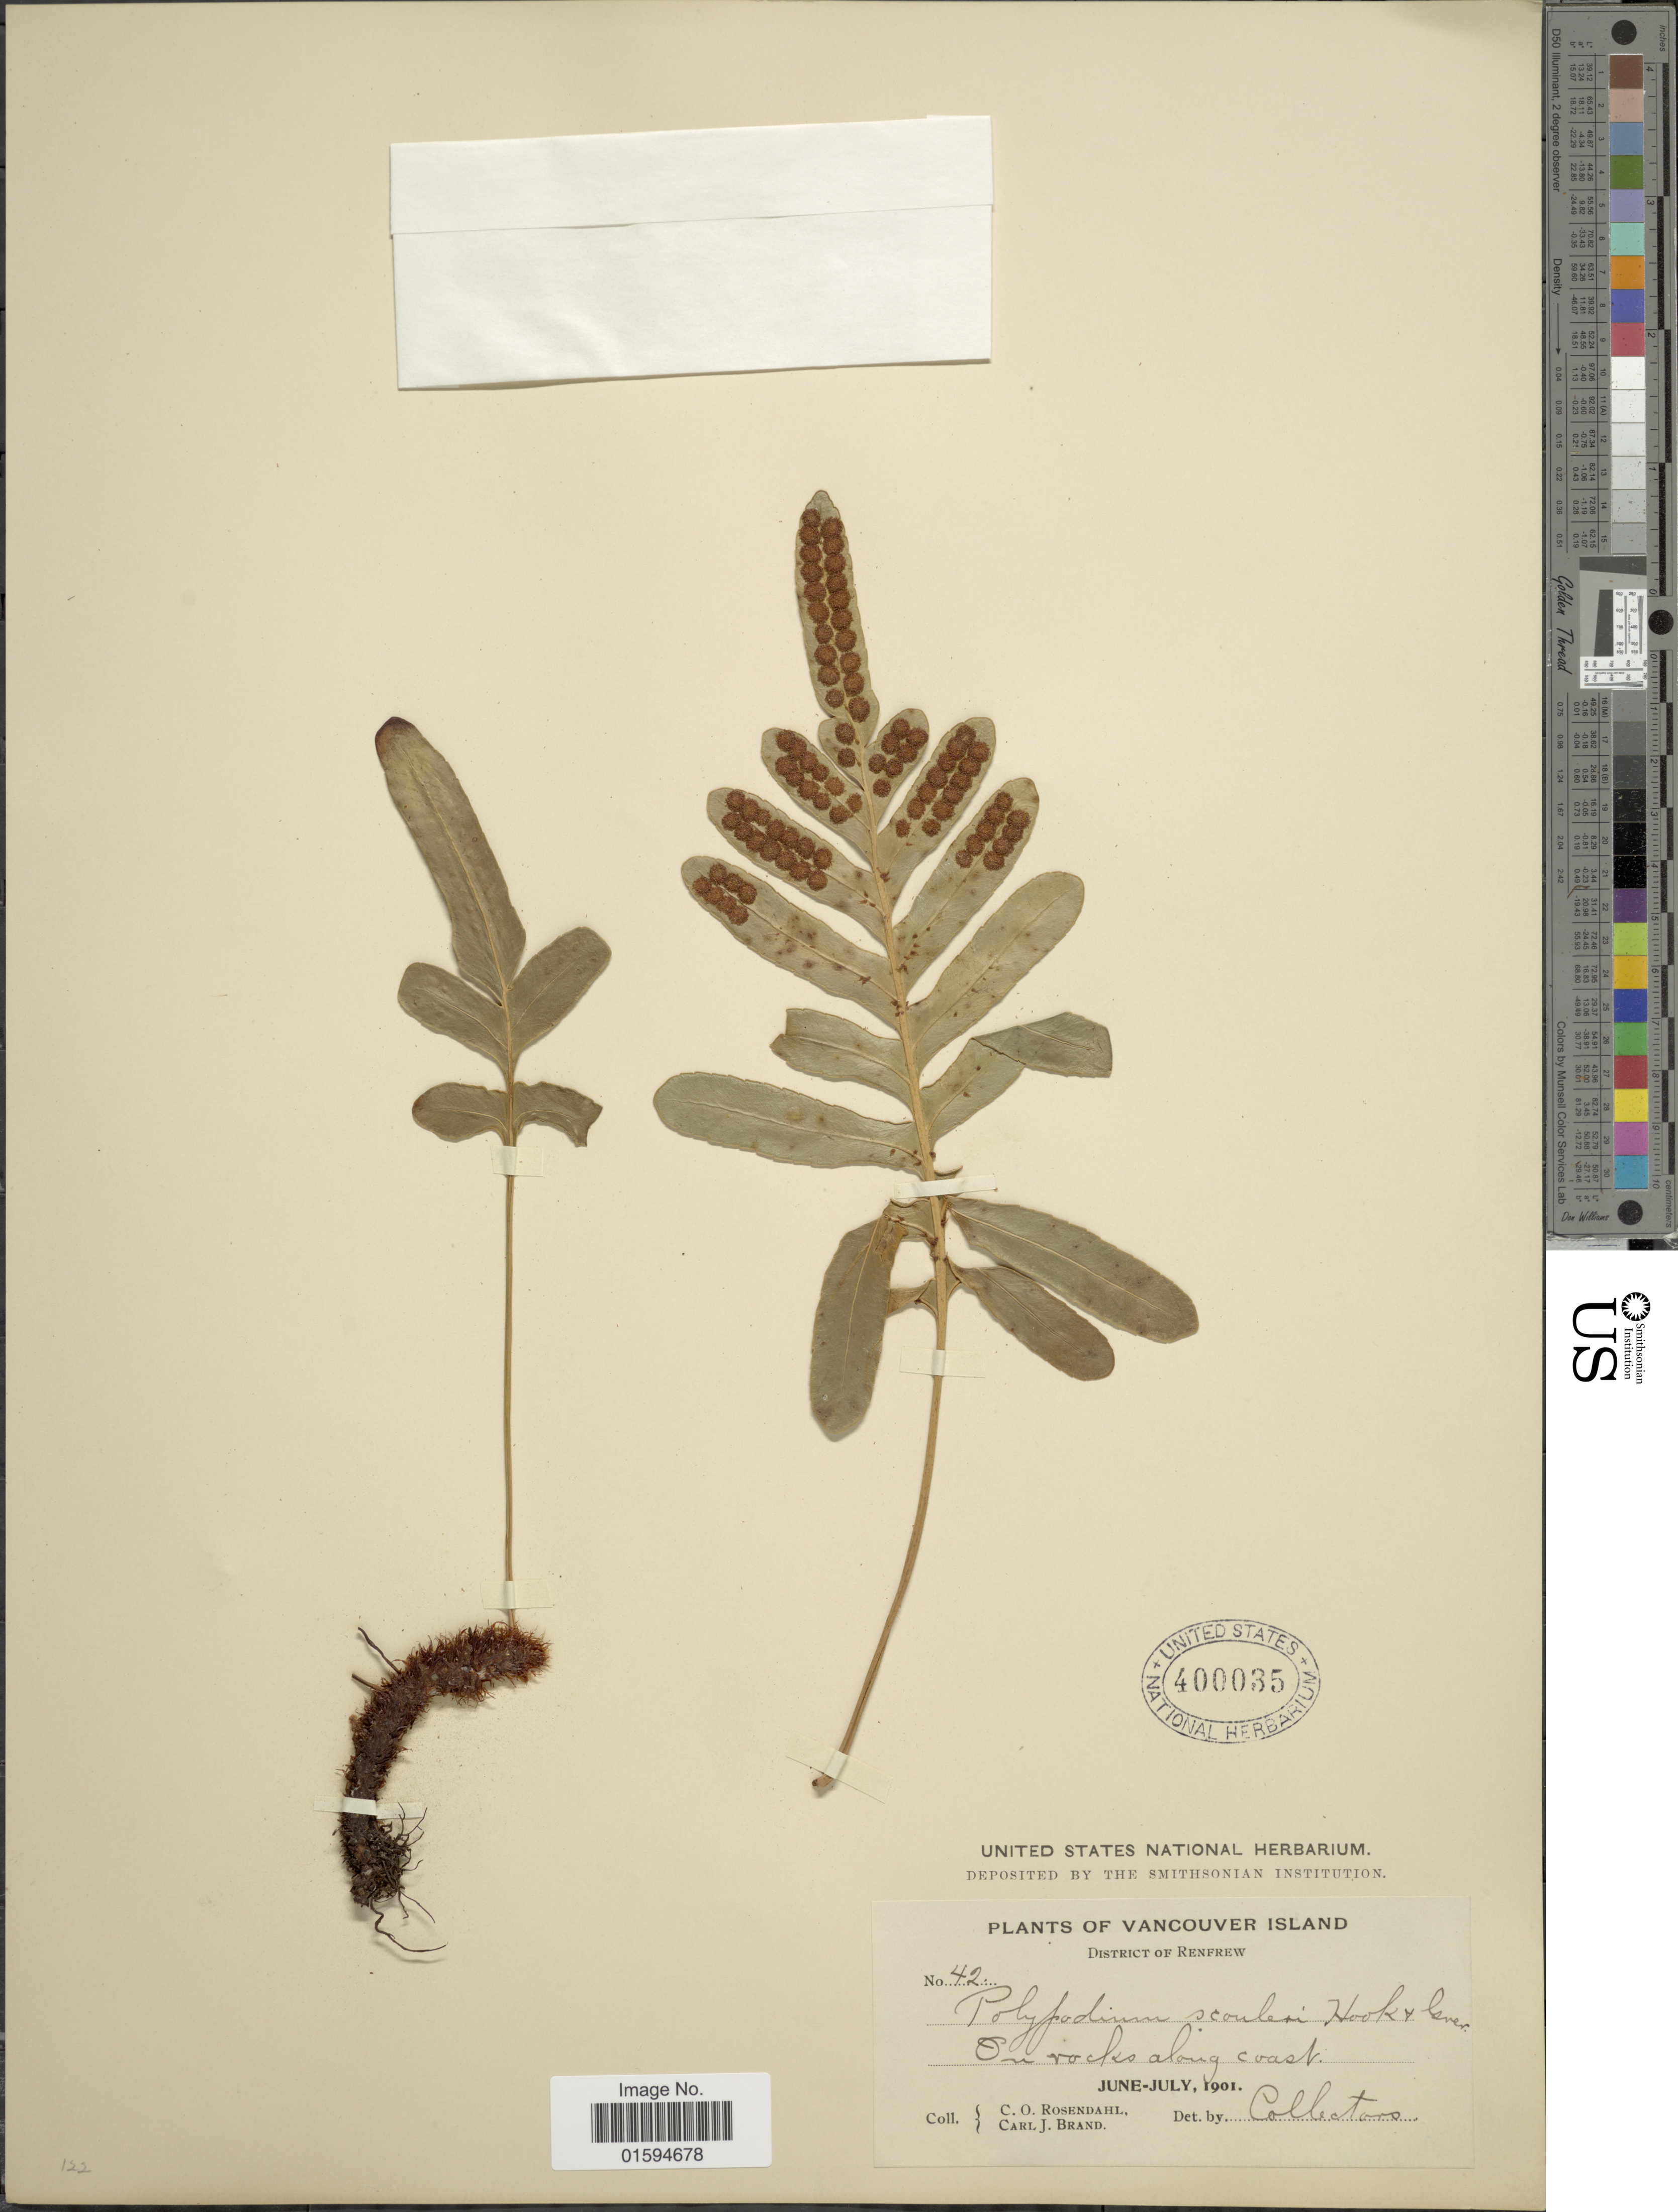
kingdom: Plantae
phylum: Tracheophyta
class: Polypodiopsida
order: Polypodiales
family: Polypodiaceae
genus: Polypodium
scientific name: Polypodium scouleri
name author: Hook. & Grev.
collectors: C. O. Rosendahl & C. J. Brand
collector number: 42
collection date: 1901-06/1901-07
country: Canada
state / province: British Columbia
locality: Vancouver Island, District of Renfrew, On rocks along coast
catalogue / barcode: US 400035